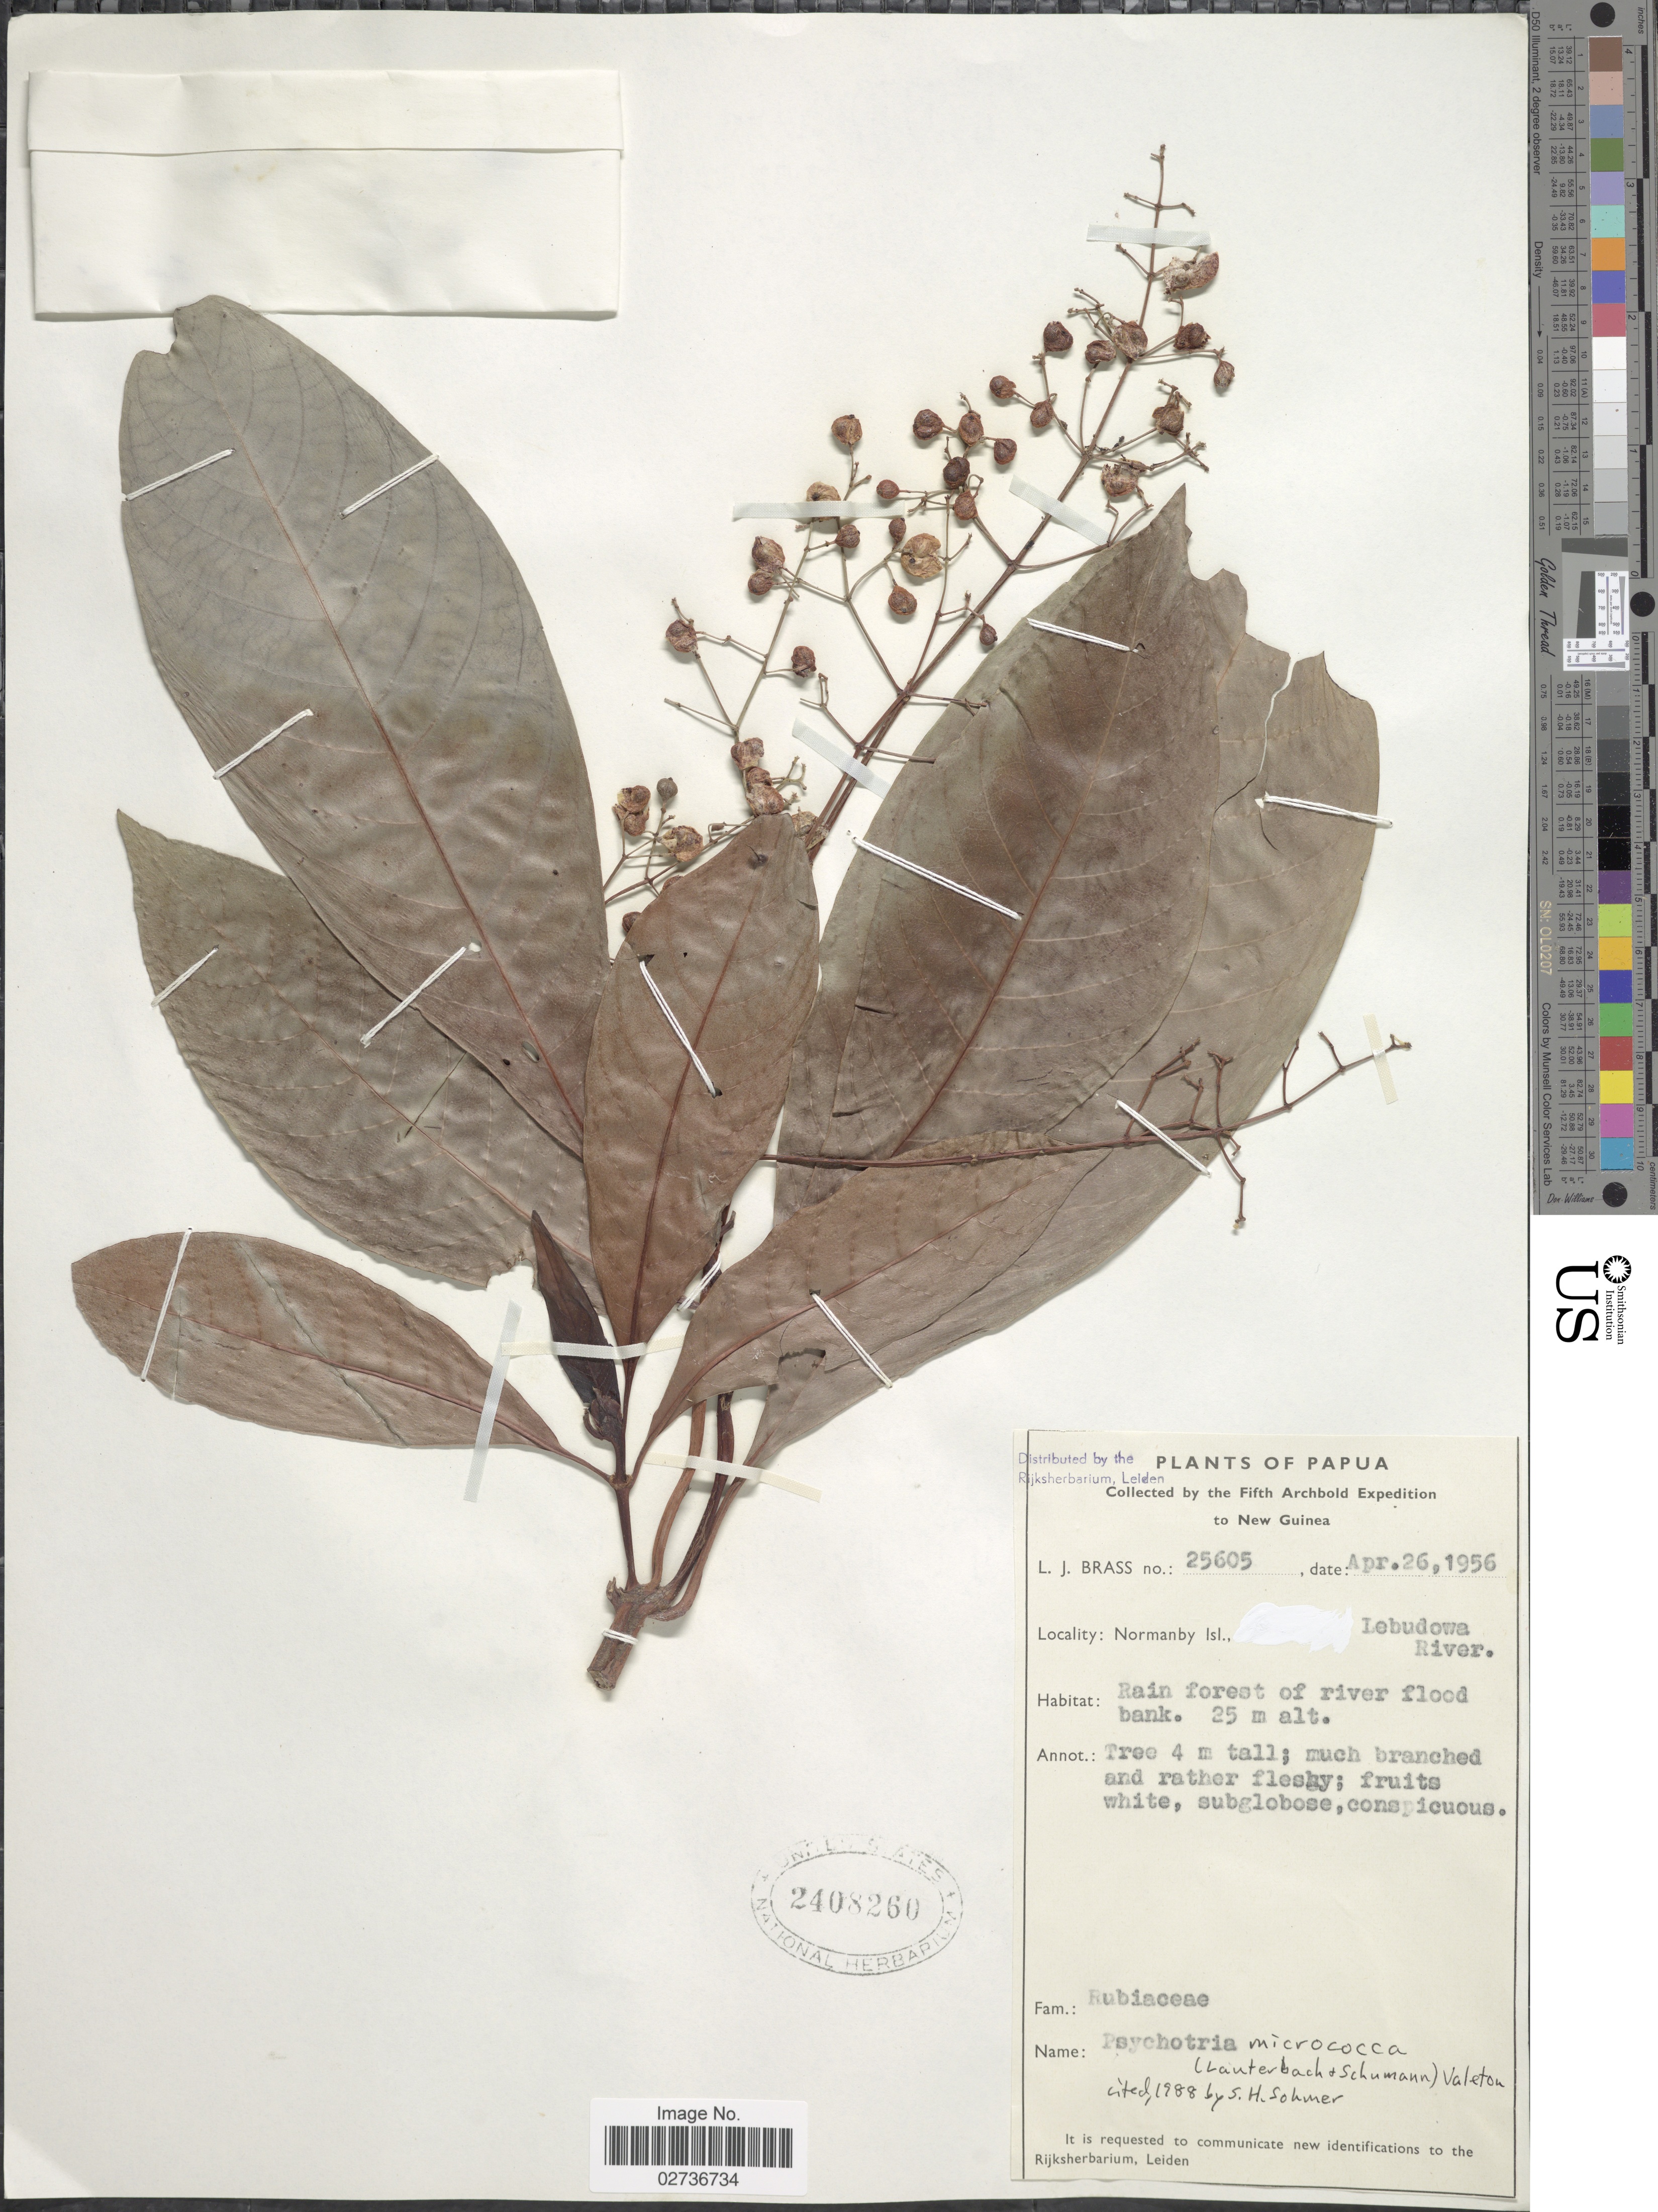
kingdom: Plantae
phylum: Tracheophyta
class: Magnoliopsida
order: Gentianales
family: Rubiaceae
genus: Psychotria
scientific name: Psychotria micrococca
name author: (Lauterb. & Shumann) Valeton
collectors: L. J. Brass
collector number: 25605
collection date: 1956-04-26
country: Papua New Guinea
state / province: Milne Bay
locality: Normanby Isl., Lebudowa River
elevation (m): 25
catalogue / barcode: US 2408260